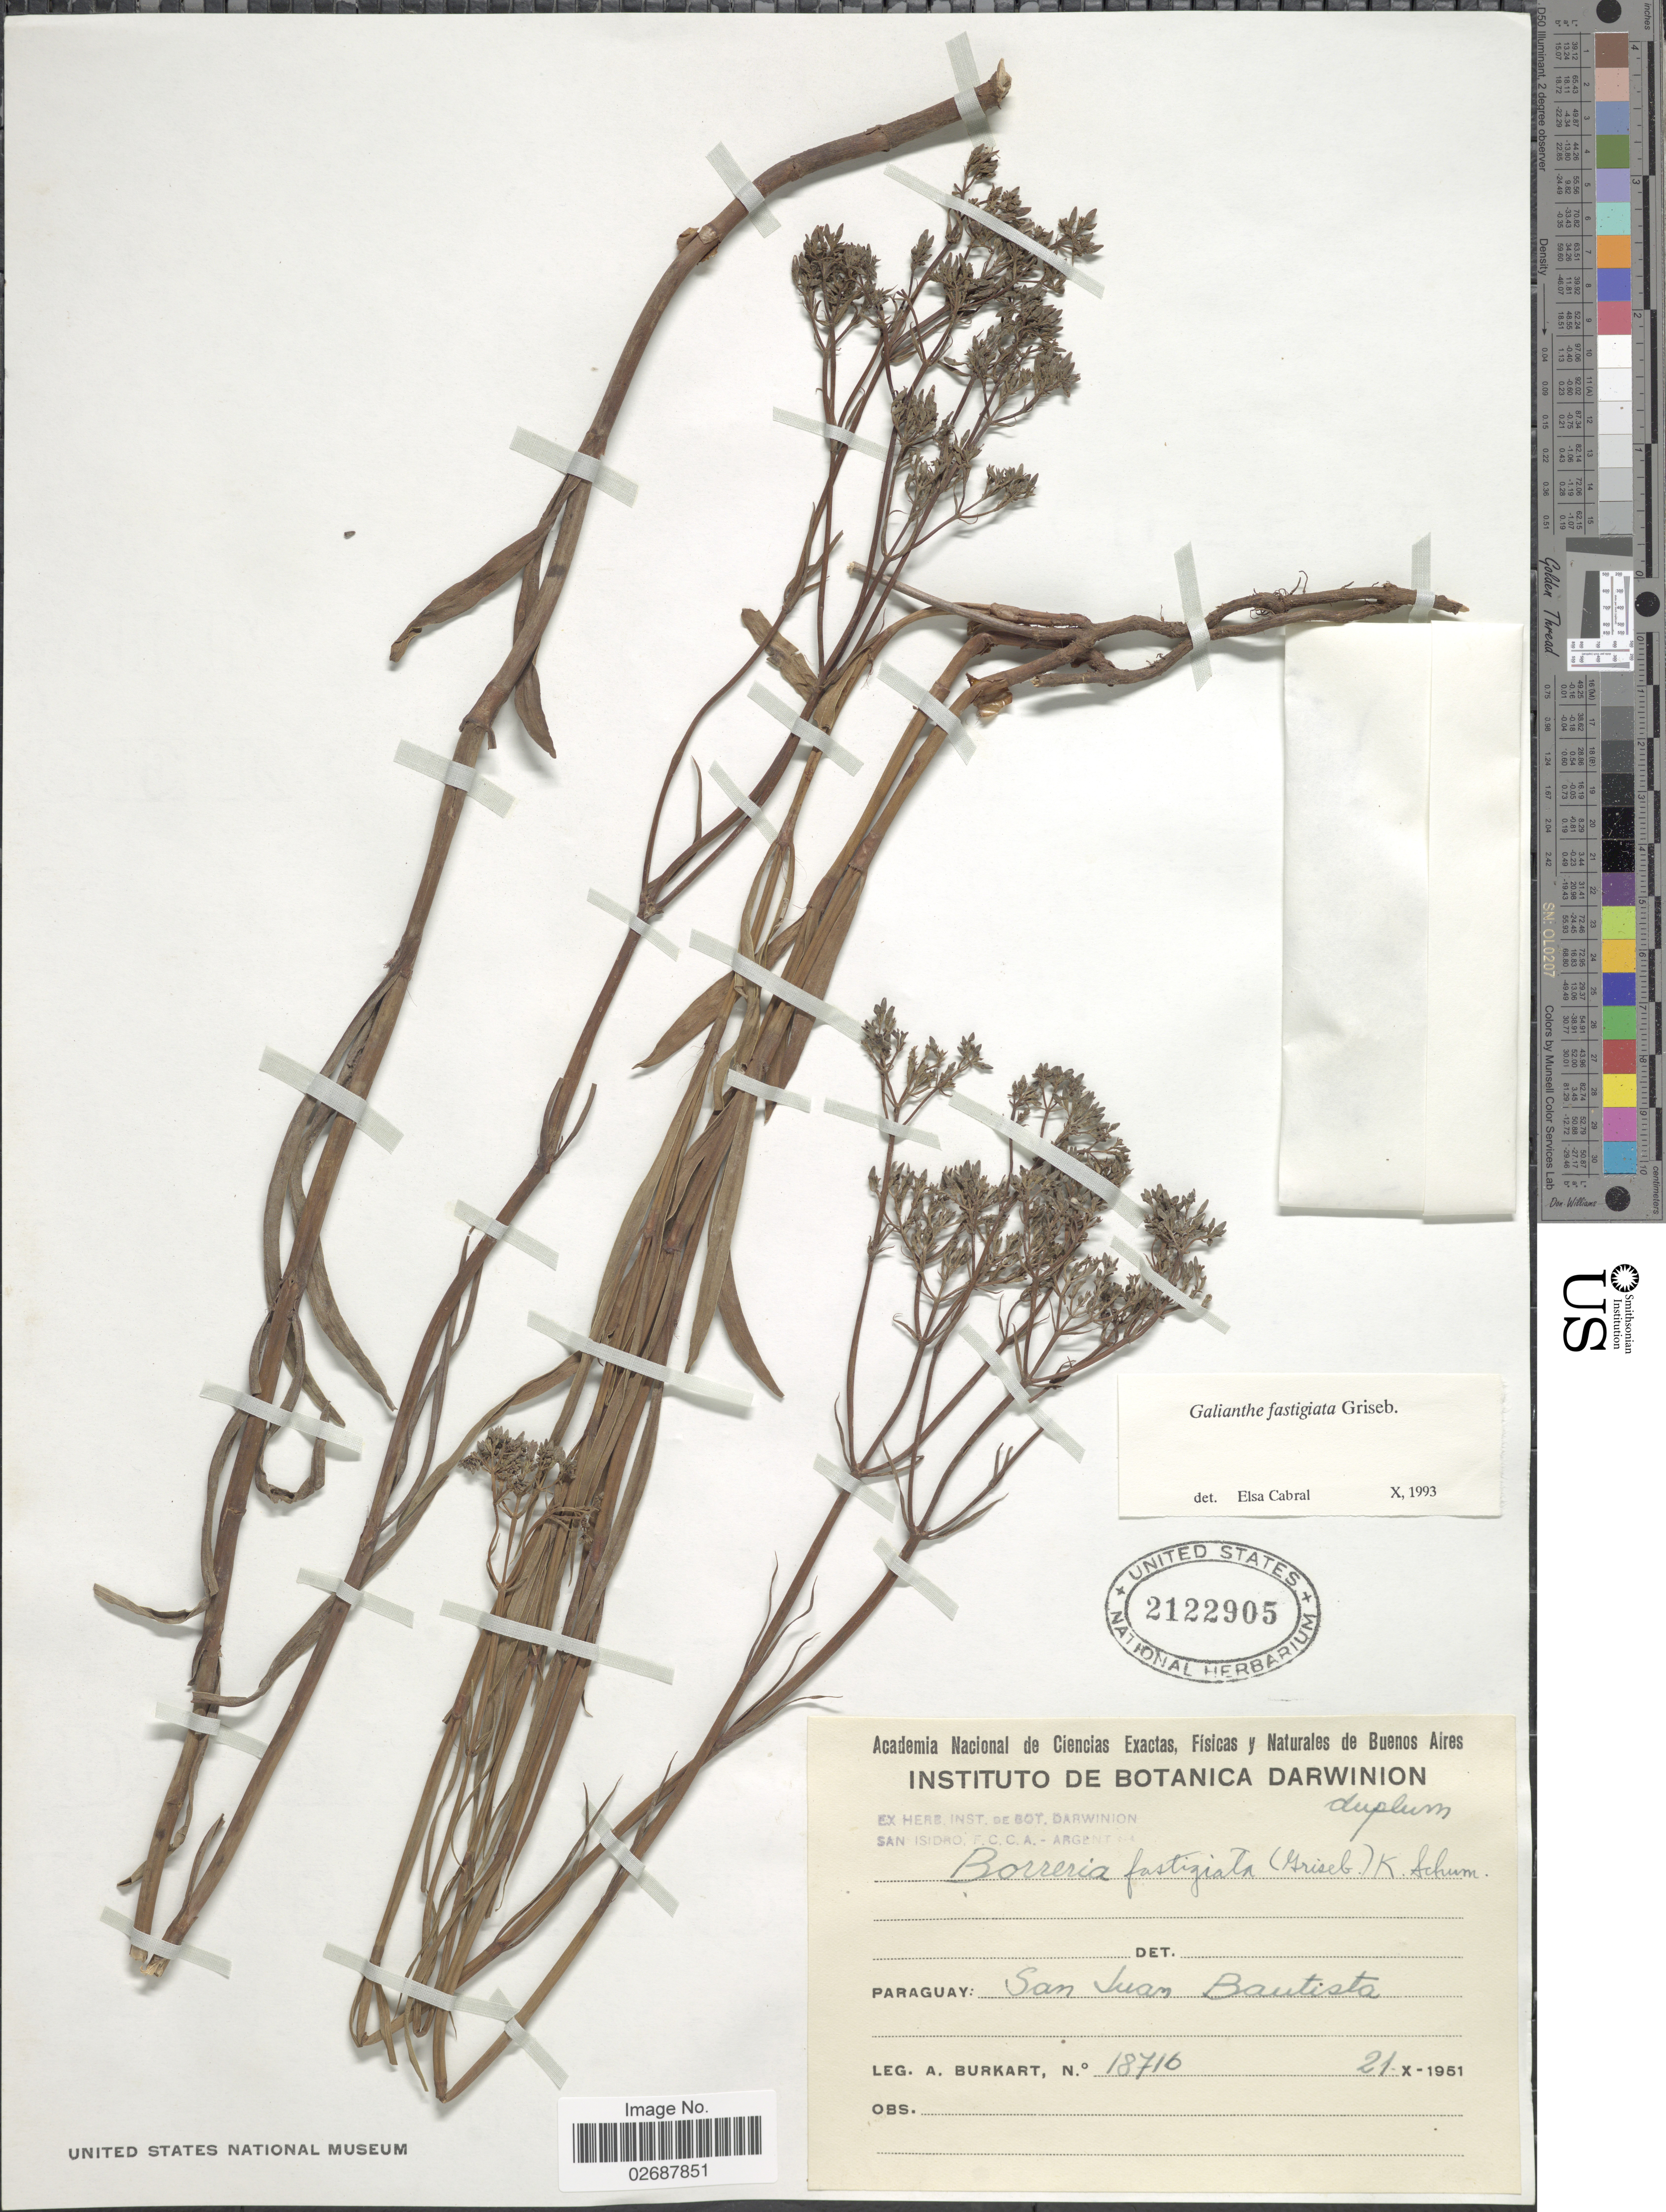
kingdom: Plantae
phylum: Tracheophyta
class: Magnoliopsida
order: Gentianales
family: Rubiaceae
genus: Galianthe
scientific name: Galianthe fastigiata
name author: Griseb.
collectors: A. E. Burkart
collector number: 18716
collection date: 1951-10-21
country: Paraguay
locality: San Juan Bautista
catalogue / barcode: US 2122905